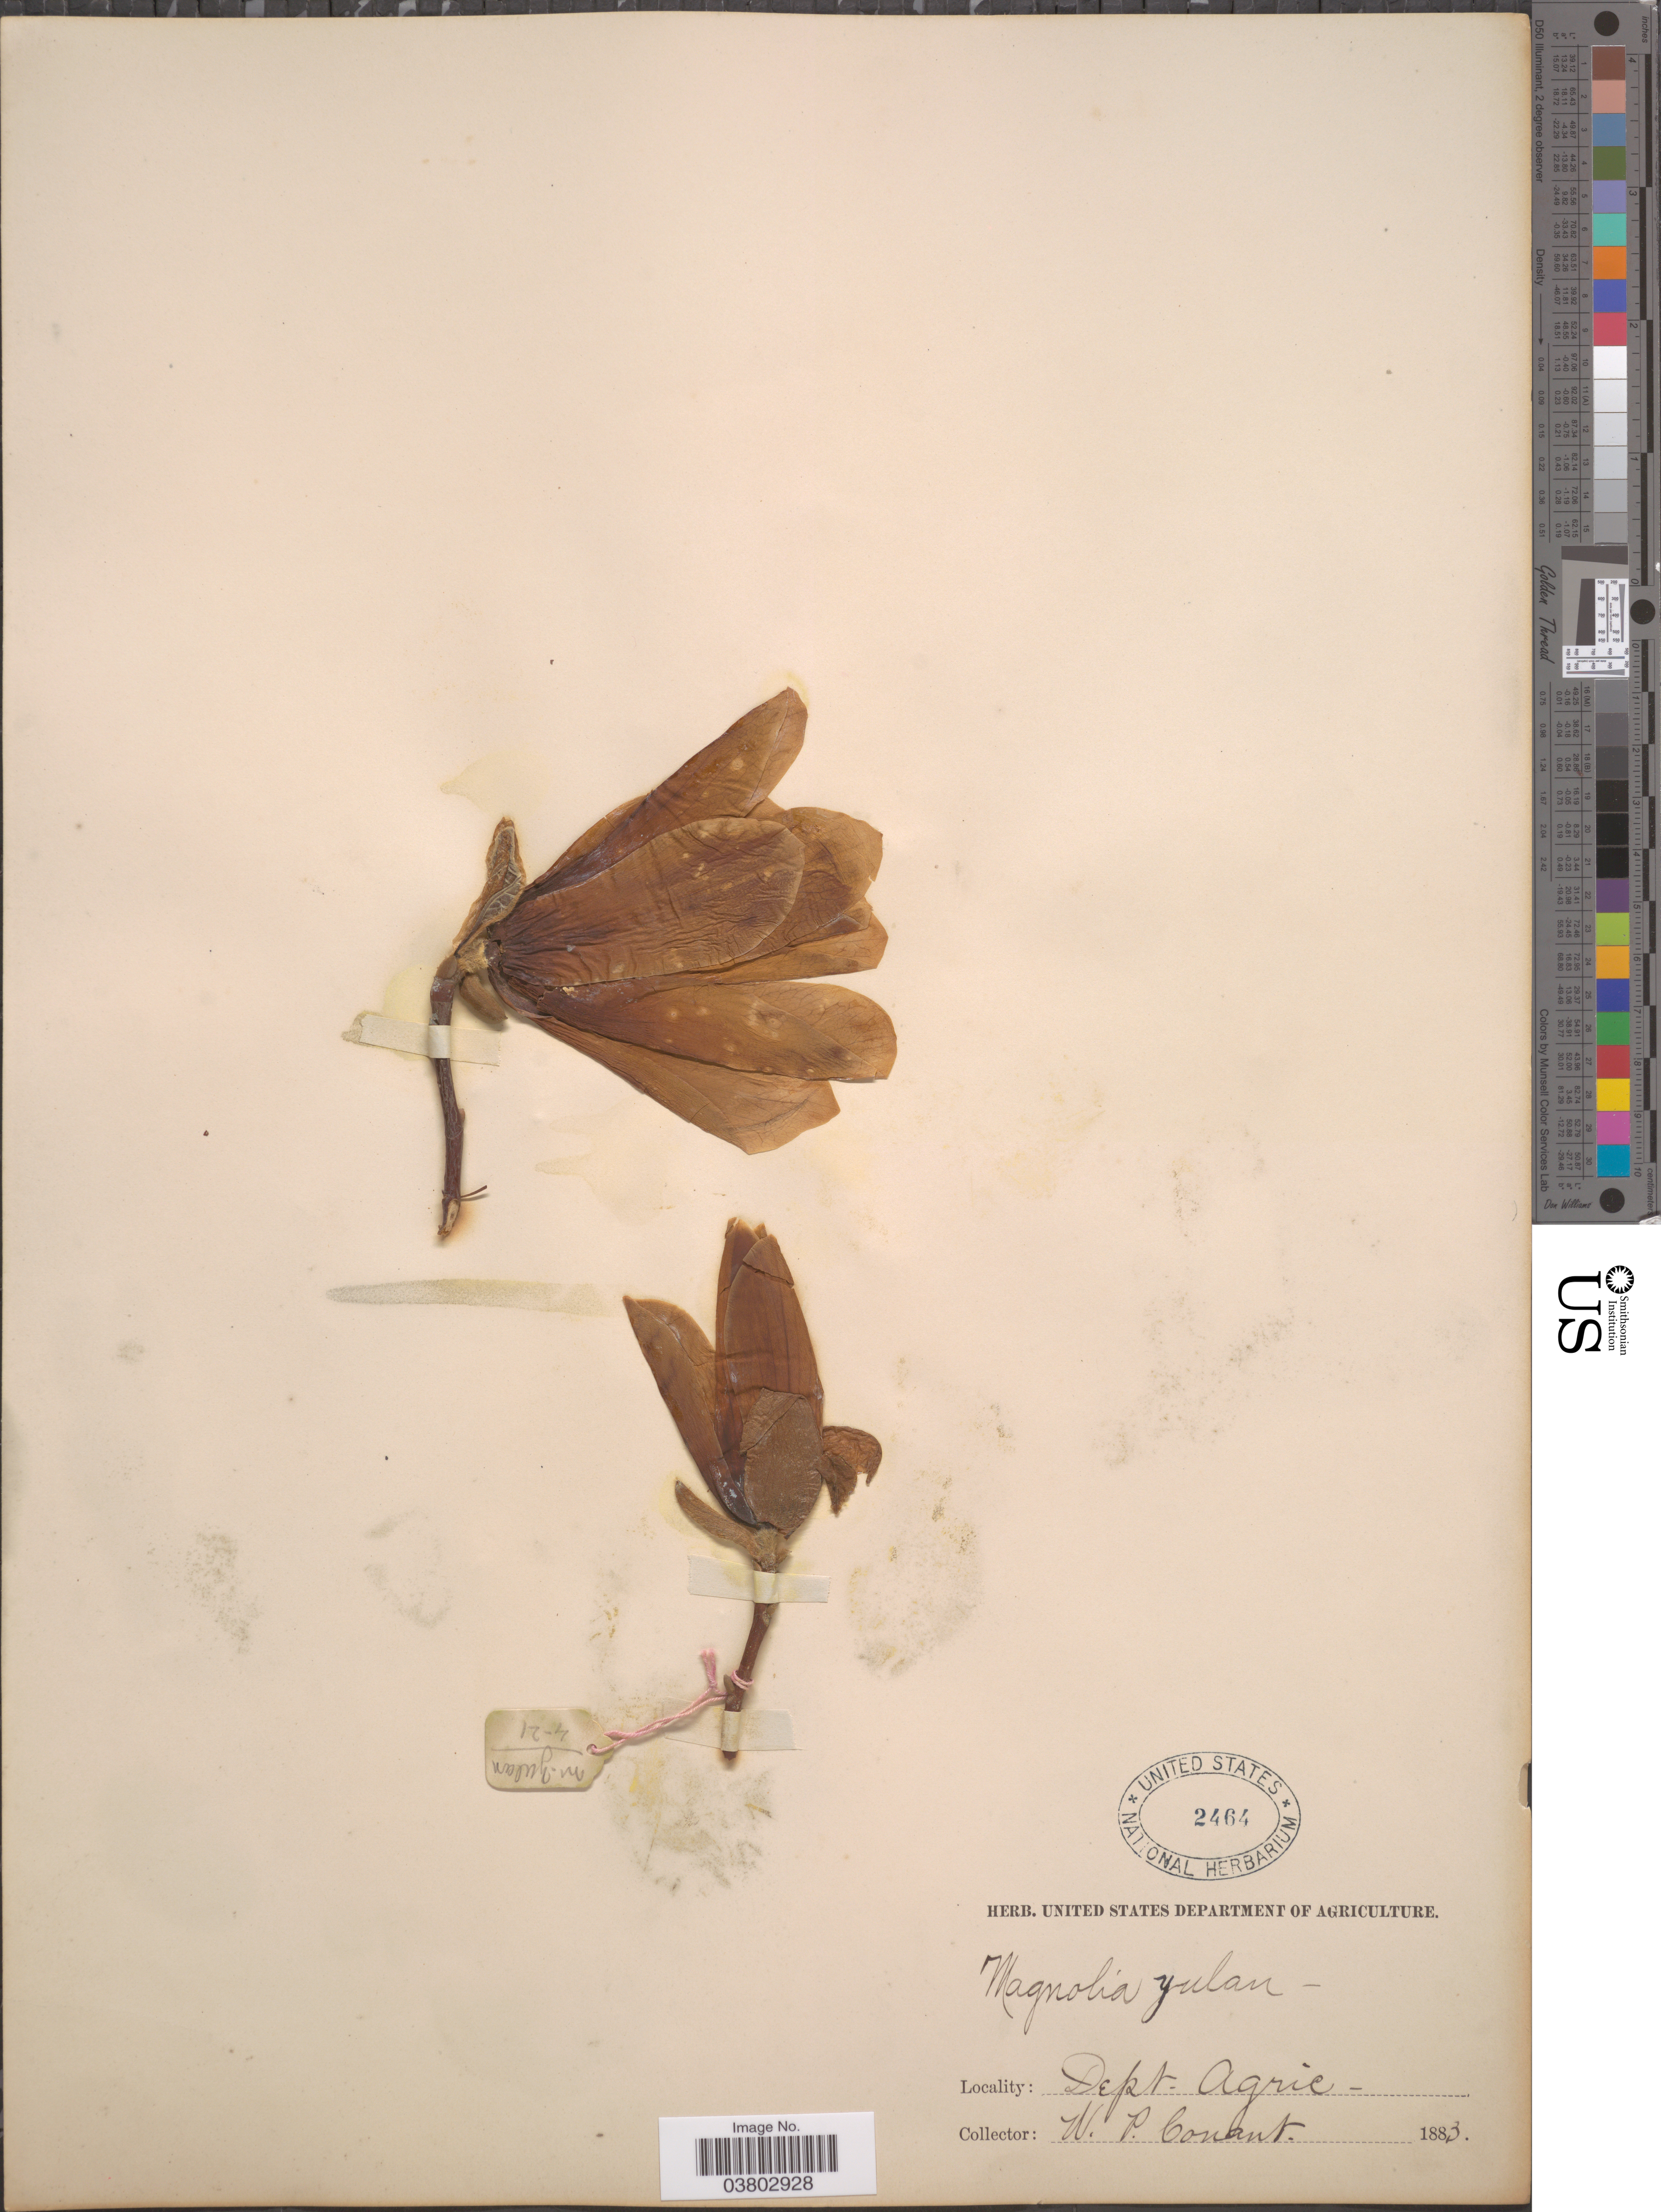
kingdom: Plantae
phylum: Tracheophyta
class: Magnoliopsida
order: Magnoliales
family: Magnoliaceae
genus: Magnolia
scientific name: Magnolia yulan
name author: Desf.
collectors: W. P. Conant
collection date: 1883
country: United States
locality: Dept. Agric.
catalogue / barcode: US 2464